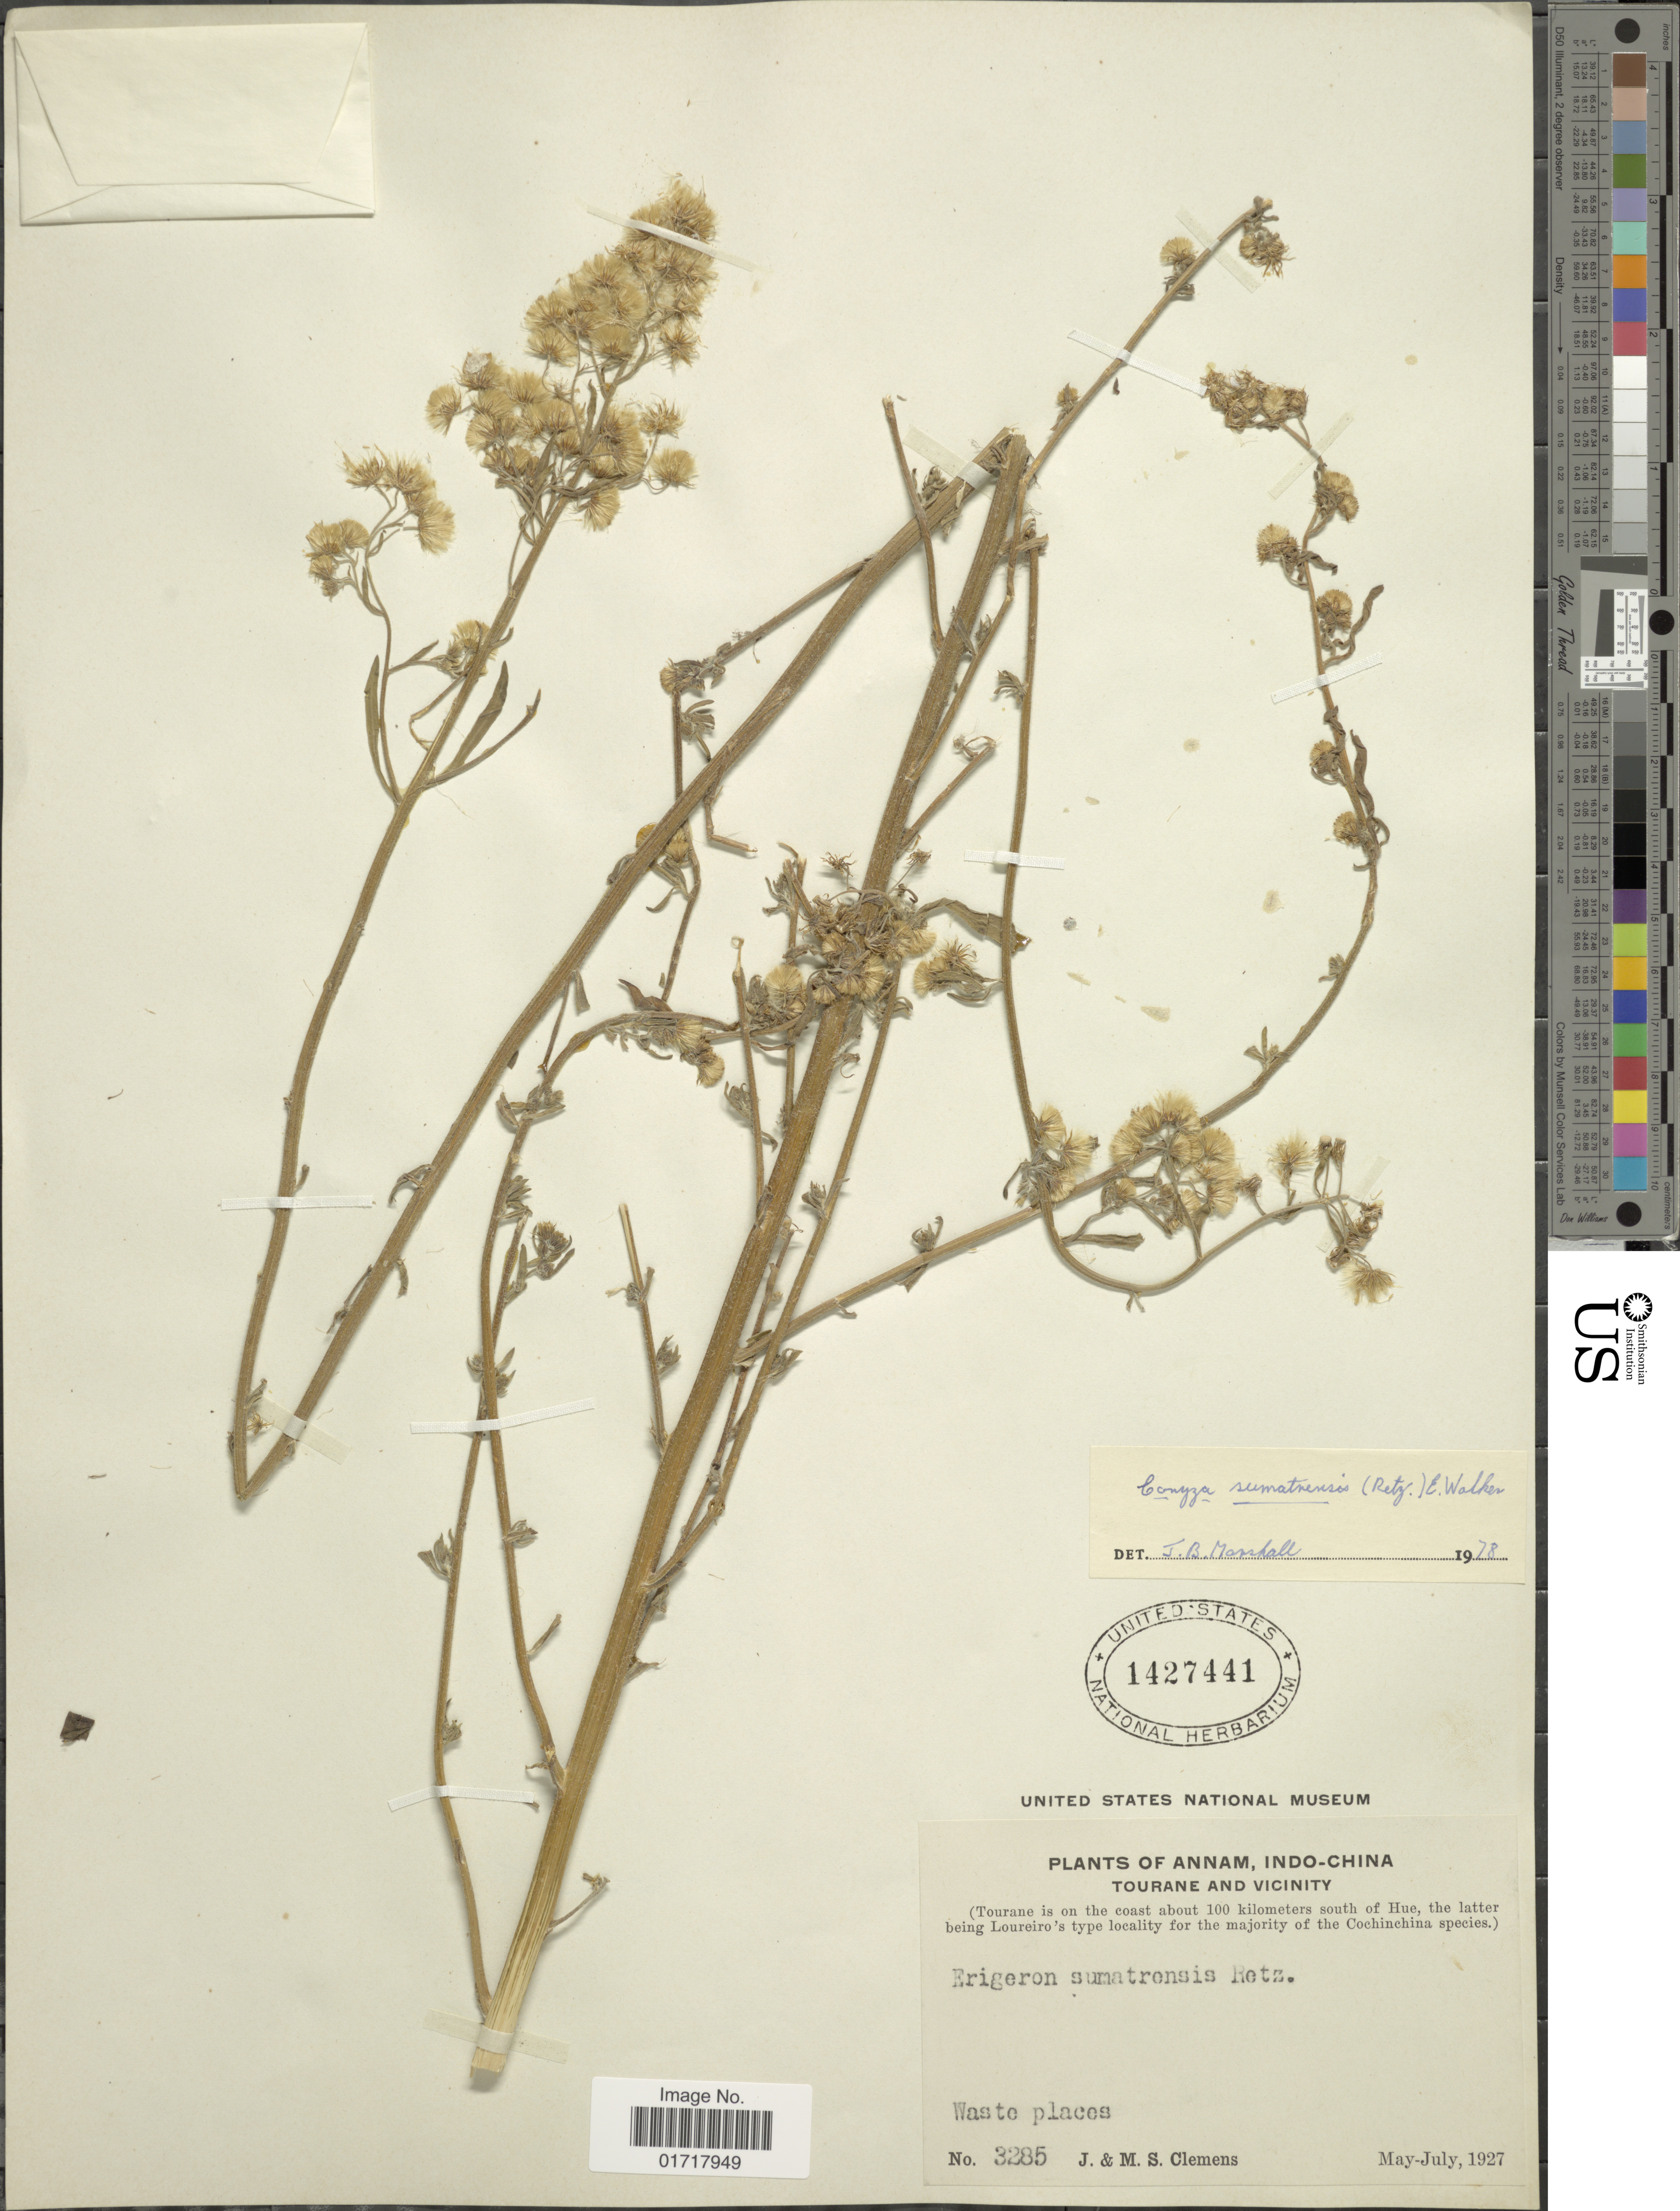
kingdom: Plantae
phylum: Tracheophyta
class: Magnoliopsida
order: Asterales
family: Asteraceae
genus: Conyza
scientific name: Conyza sumatrensis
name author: (Retz.) E. Walker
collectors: J. Clemens & M. S. Clemens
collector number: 3285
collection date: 1927-05/1927-07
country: Vietnam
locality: Annam-Indo-China. Tourane and vicinity. (Tourane is on the coast about 100 kilometers south of Hue, the latter being Loureiro's type locality for the majority of the Cochinchina species).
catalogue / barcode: US 1427441